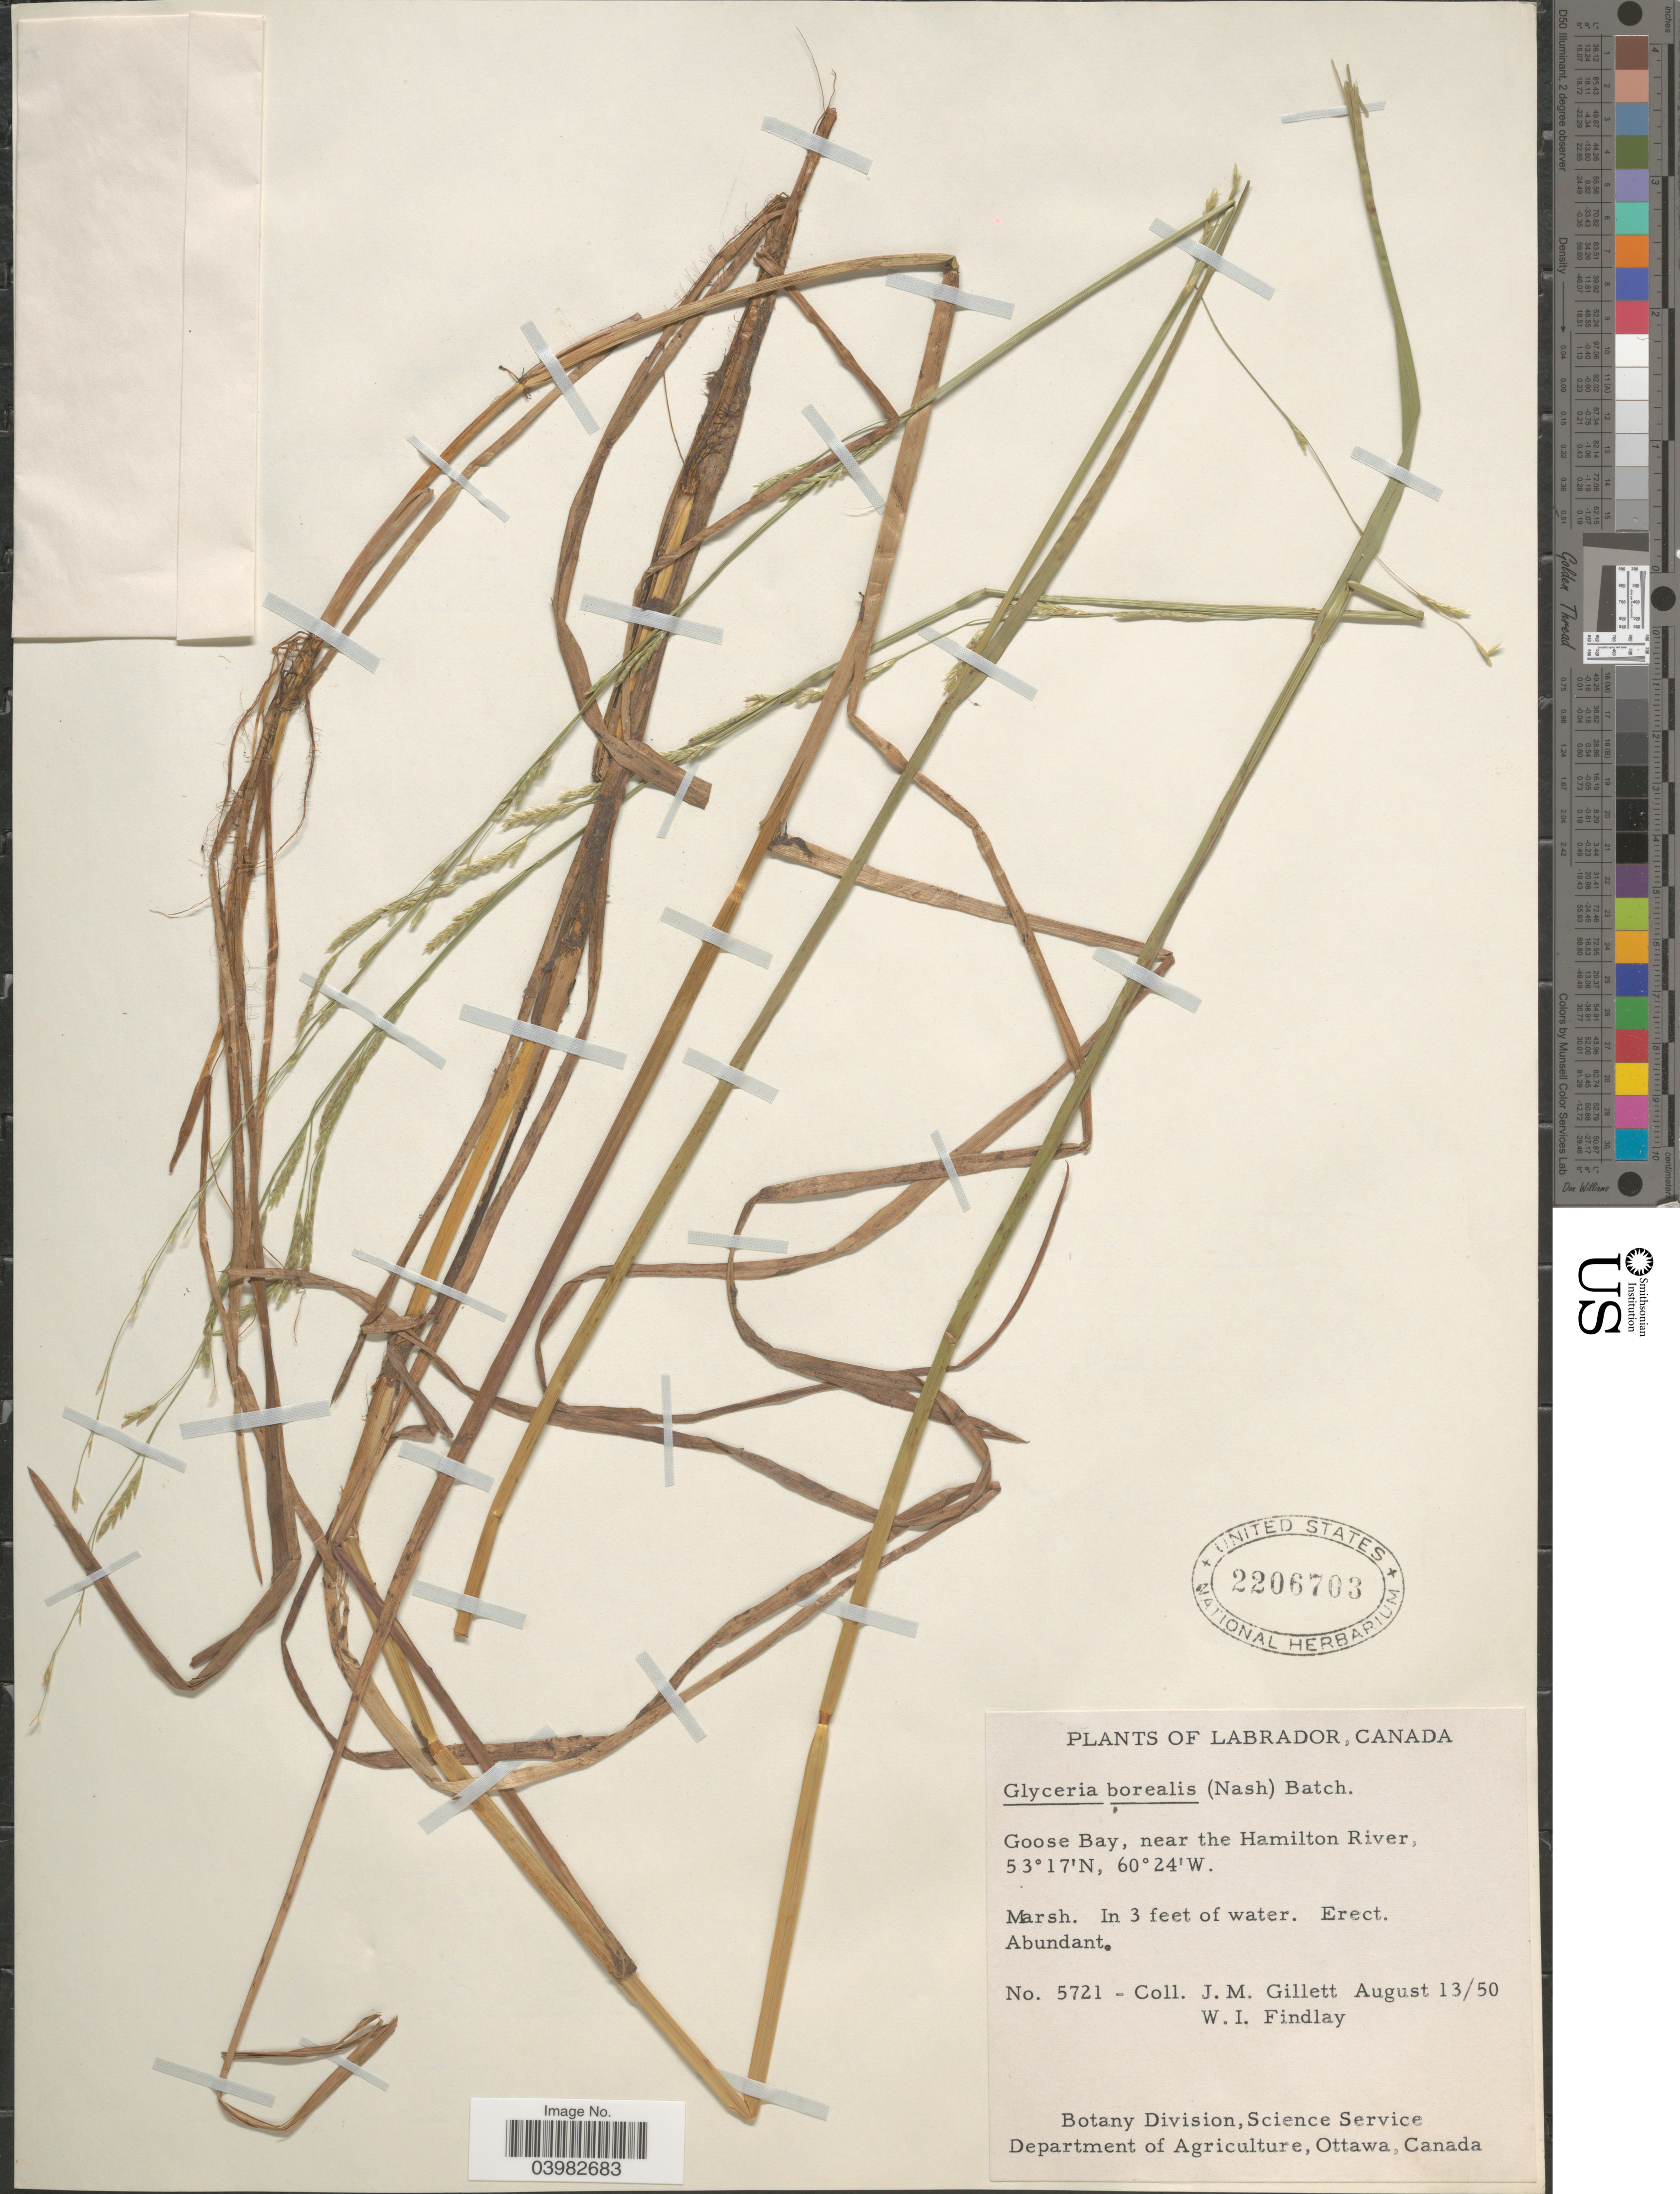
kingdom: Plantae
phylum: Tracheophyta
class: Liliopsida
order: Poales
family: Poaceae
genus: Glyceria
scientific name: Glyceria borealis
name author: (Nash) Batchelder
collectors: J. M. Gillett & W. Findlay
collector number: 5721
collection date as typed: Transcribed d/m/y: 13/8/50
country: Canada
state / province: Newfoundland and Labrador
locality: Labrador. Goose Bay, near the Hamilton River.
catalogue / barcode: US 2206703